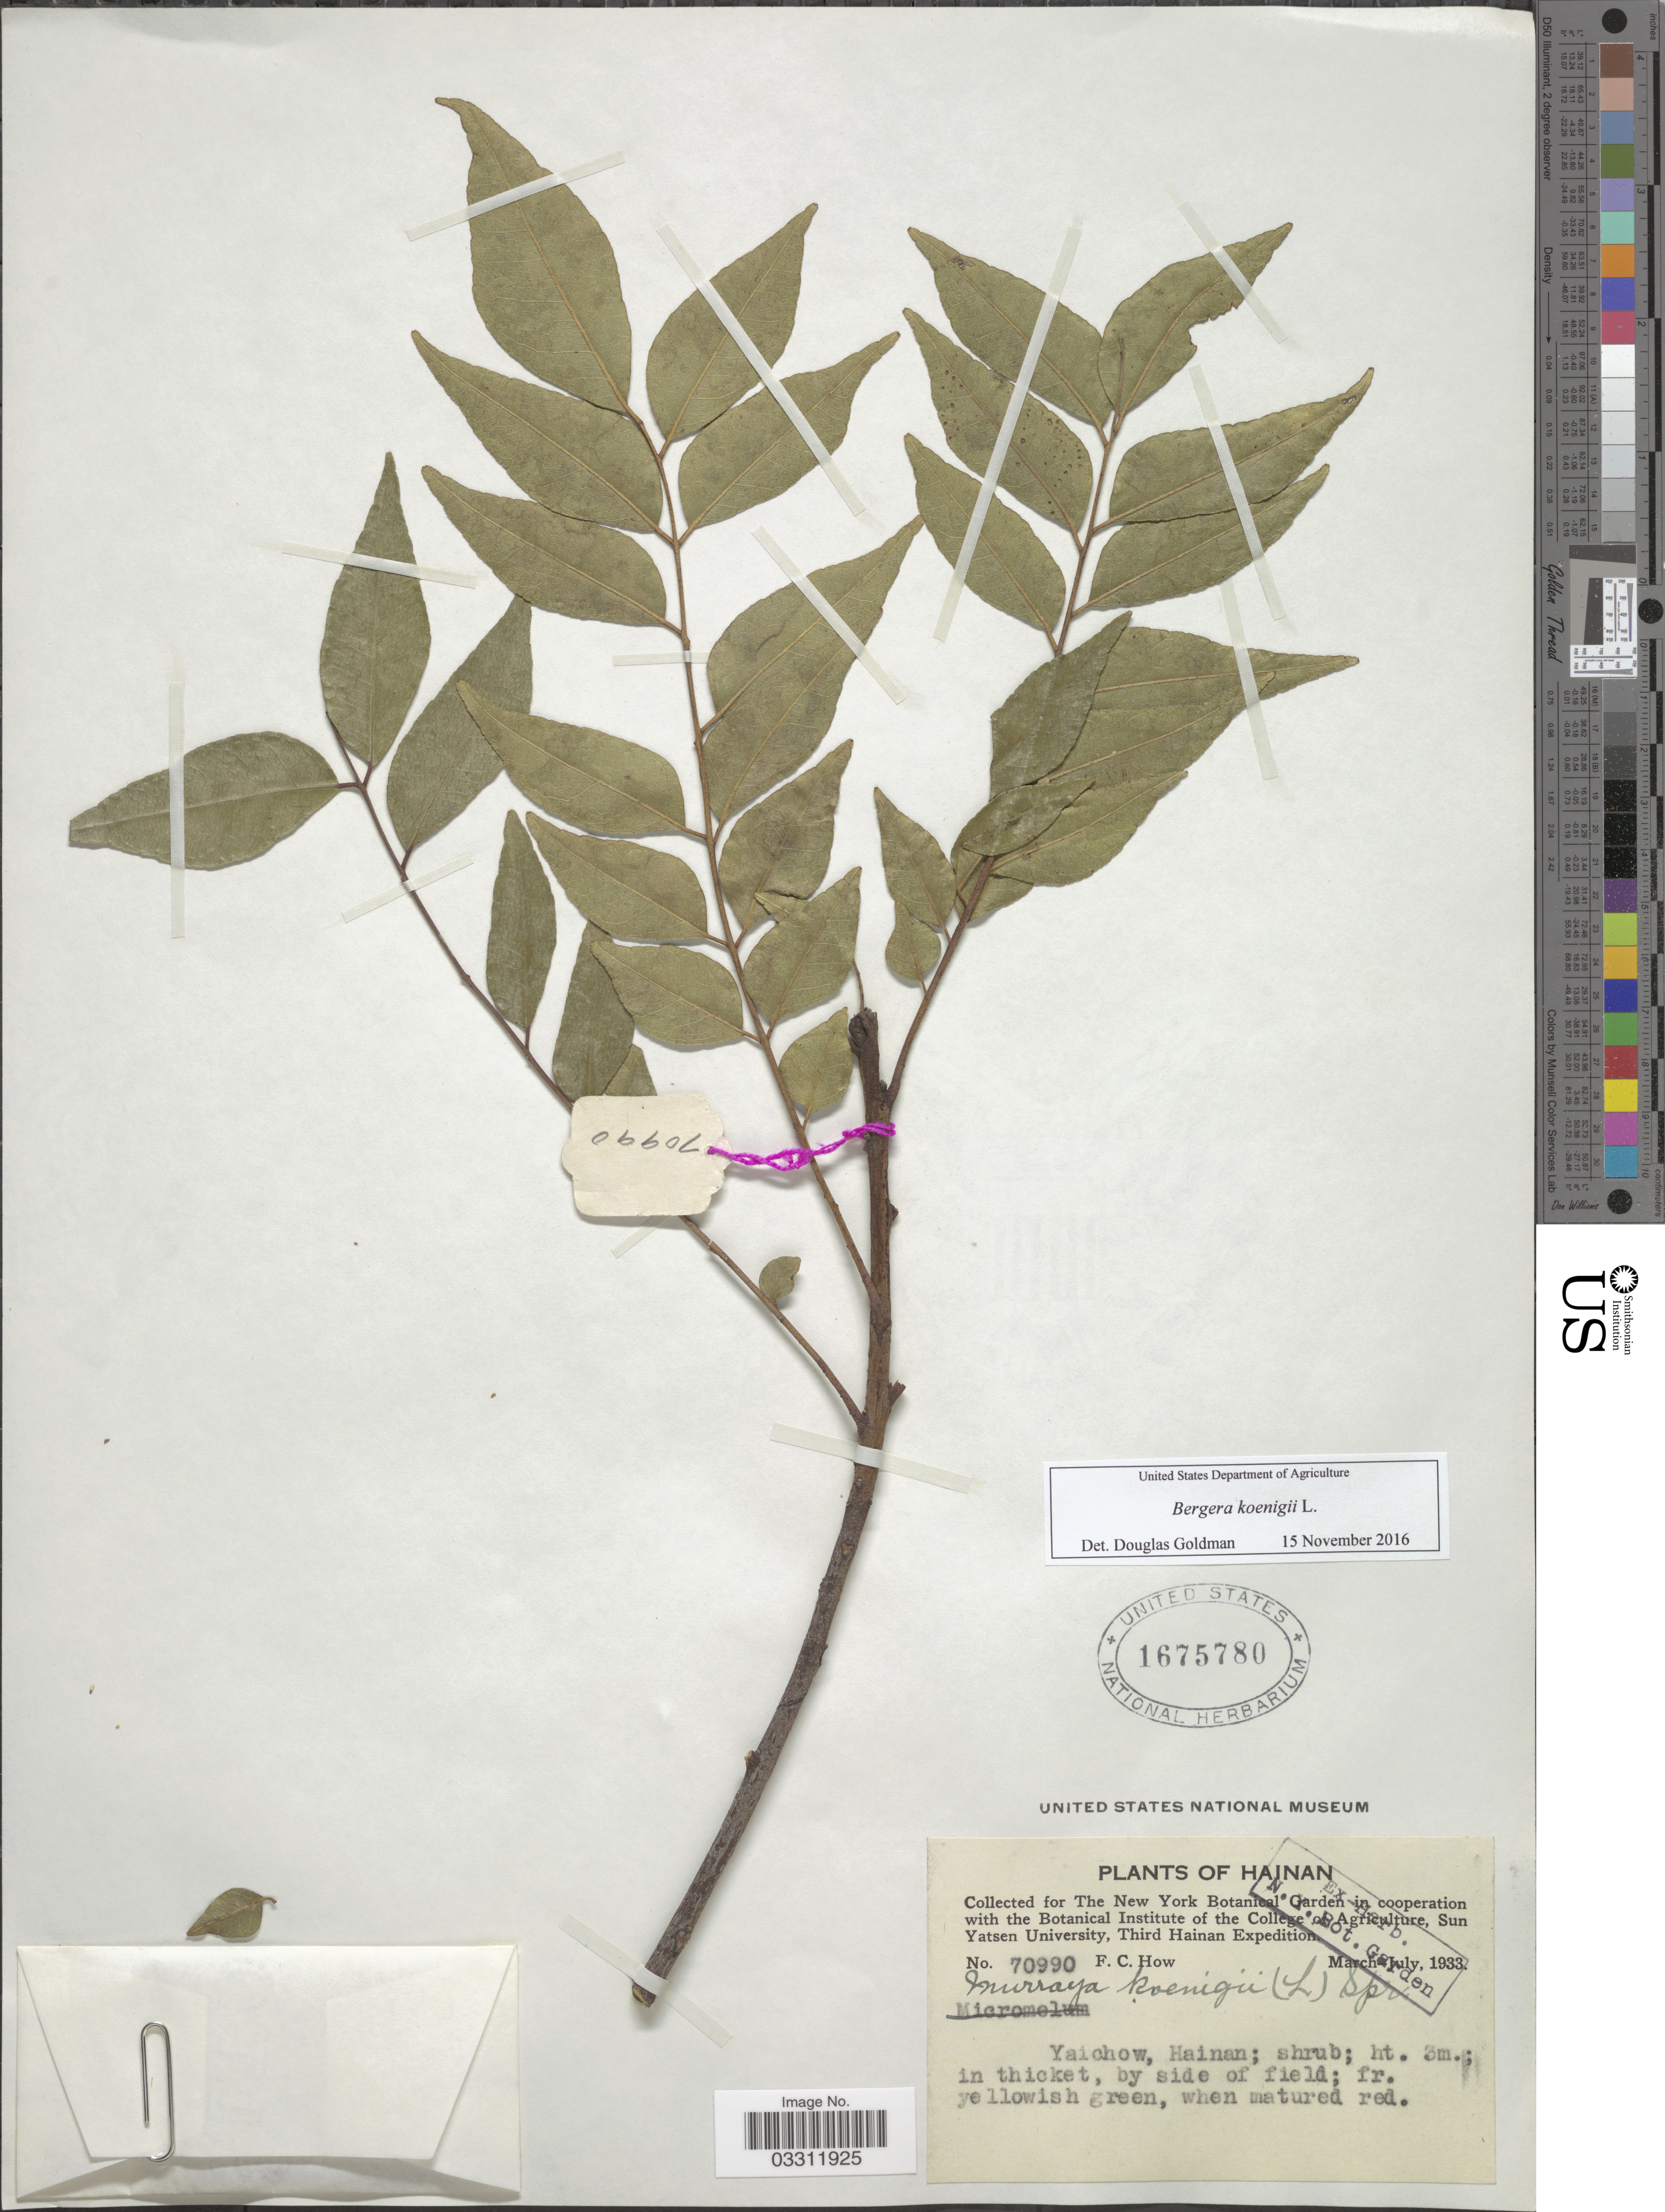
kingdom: Plantae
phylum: Tracheophyta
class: Magnoliopsida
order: Sapindales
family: Rutaceae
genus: Bergera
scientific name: Bergera koenigii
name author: L.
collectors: F. C. How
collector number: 70990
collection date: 1933-03/1933-07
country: China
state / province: Hainan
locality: Yaichow.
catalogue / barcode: US 1675780